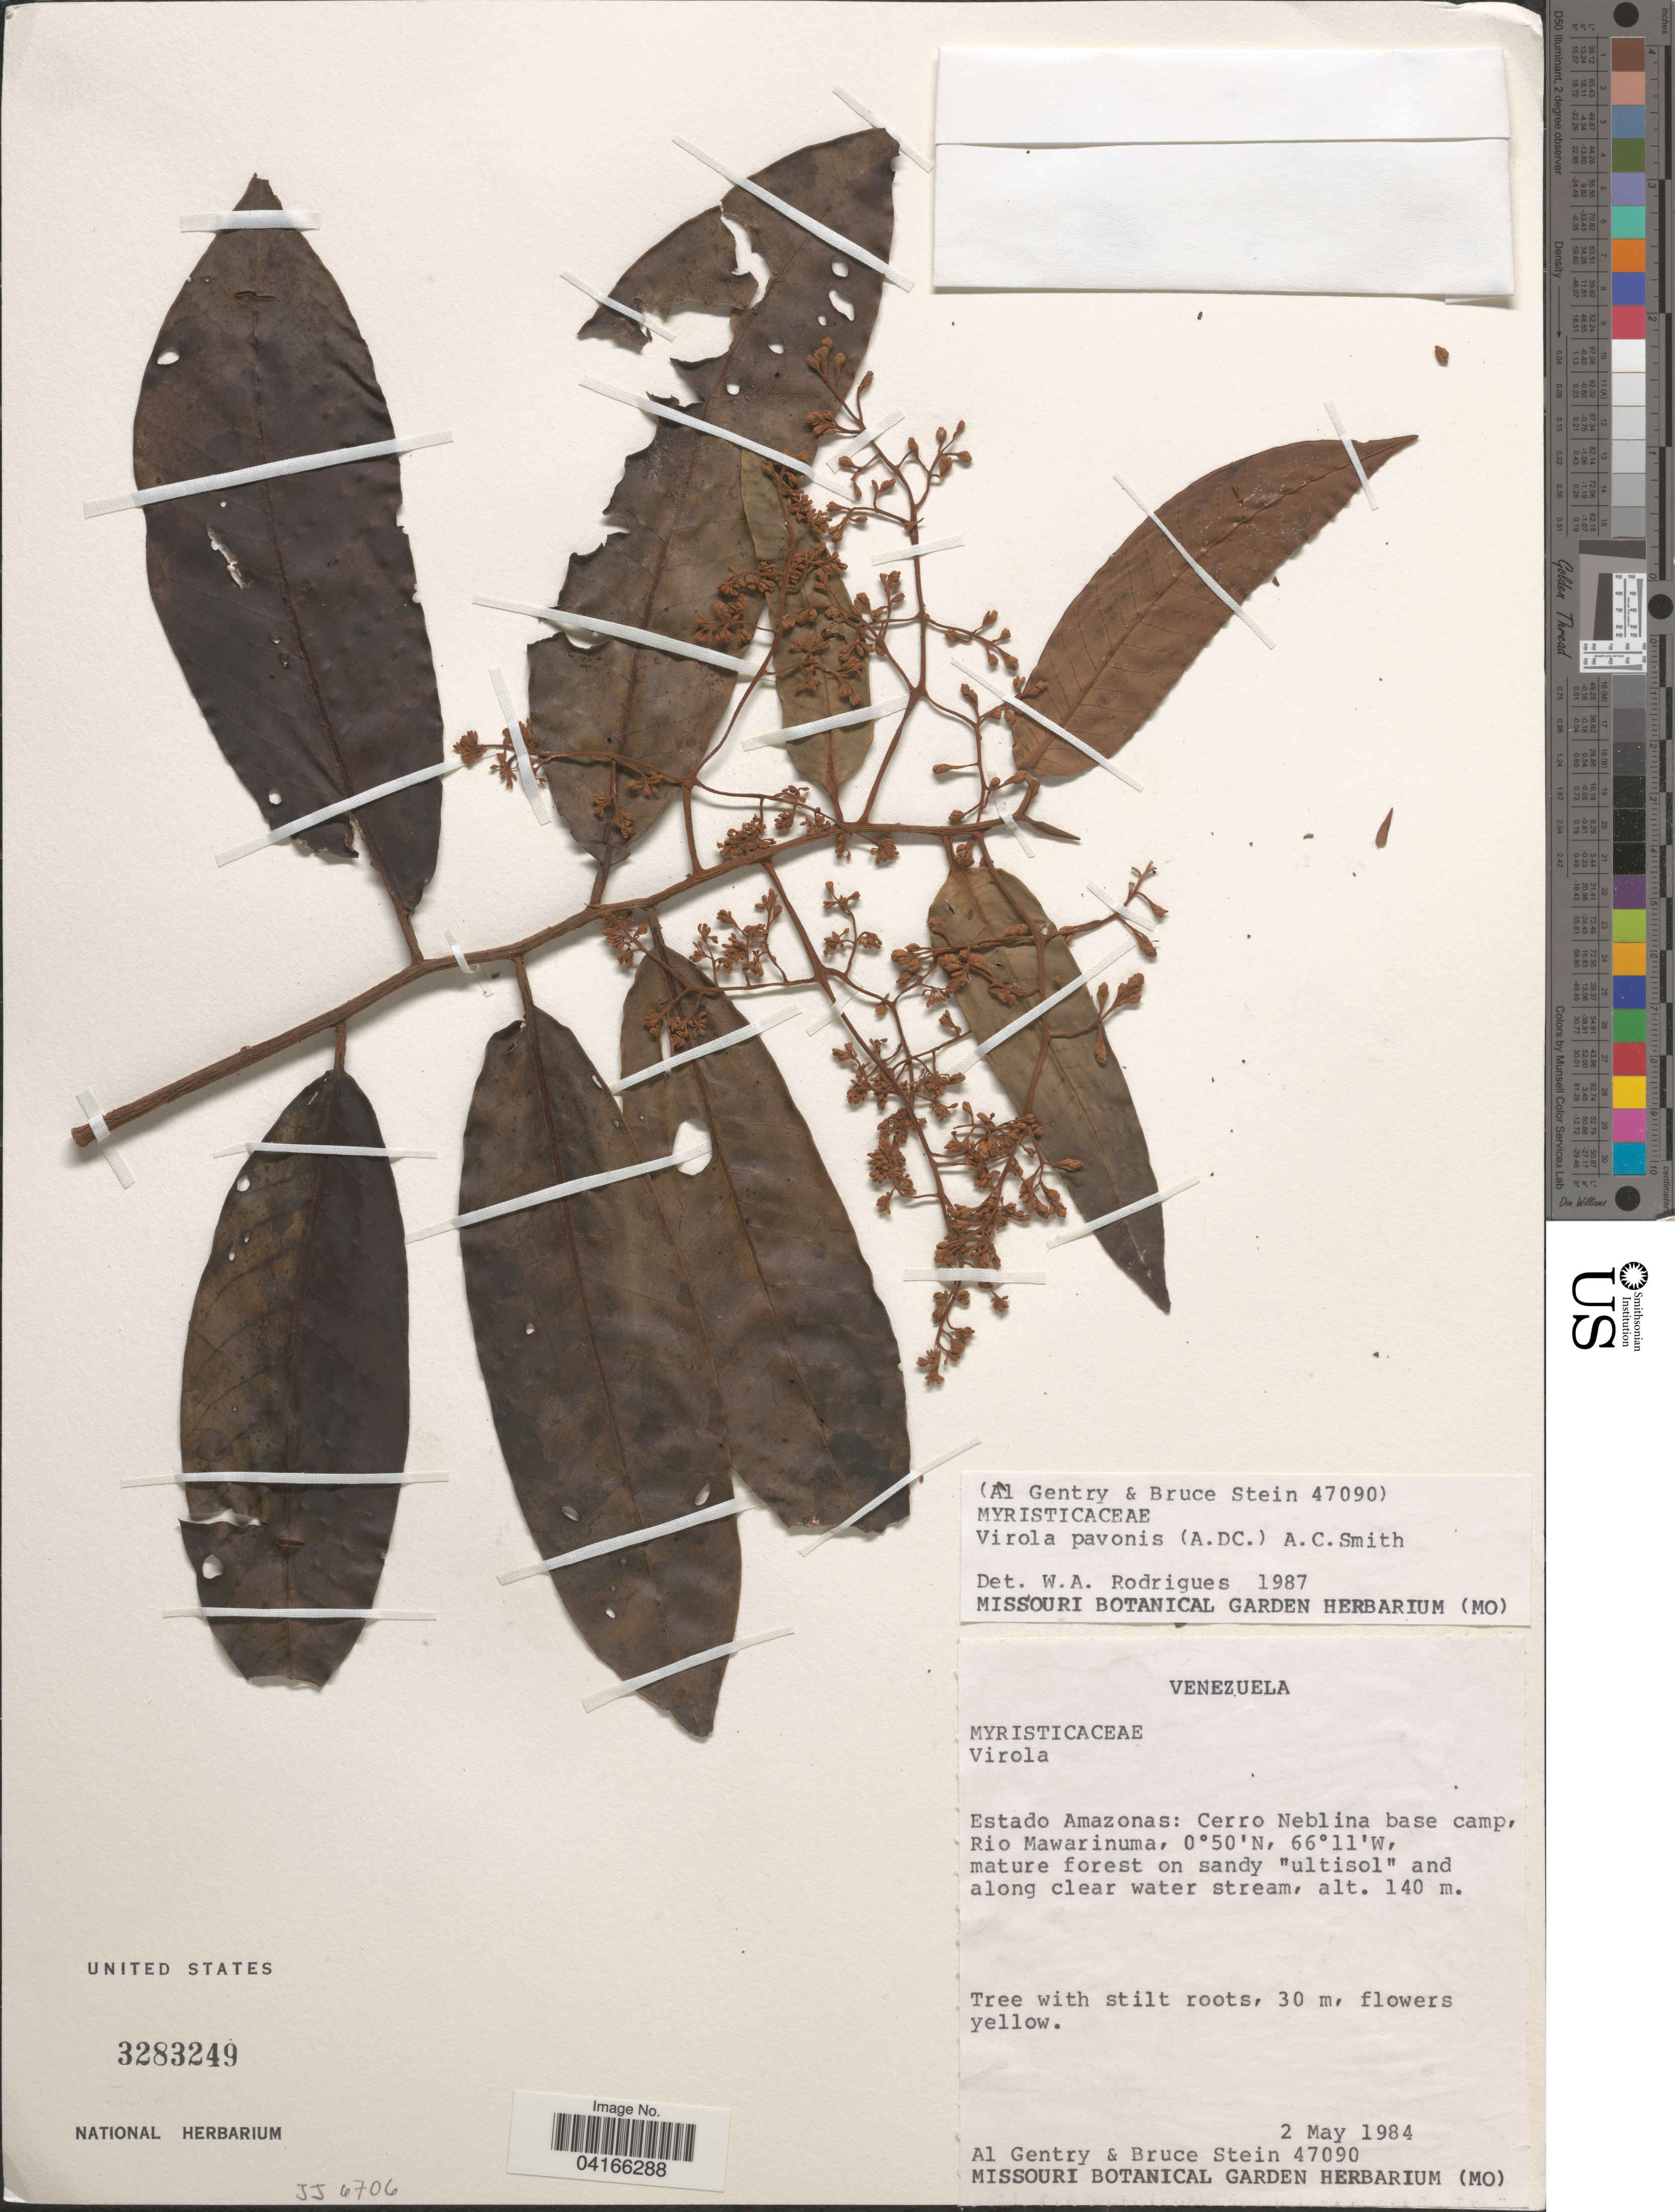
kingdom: Plantae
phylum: Tracheophyta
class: Magnoliopsida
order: Magnoliales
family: Myristicaceae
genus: Virola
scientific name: Virola pavonis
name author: (A. DC.) A.C. Sm.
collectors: A. H. Gentry & B. A. Stein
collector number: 47090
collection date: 1984-05-02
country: Venezuela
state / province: Amazonas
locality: Cerro Neblina base camp, Rio Mawarinuma.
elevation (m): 140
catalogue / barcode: US 3283249